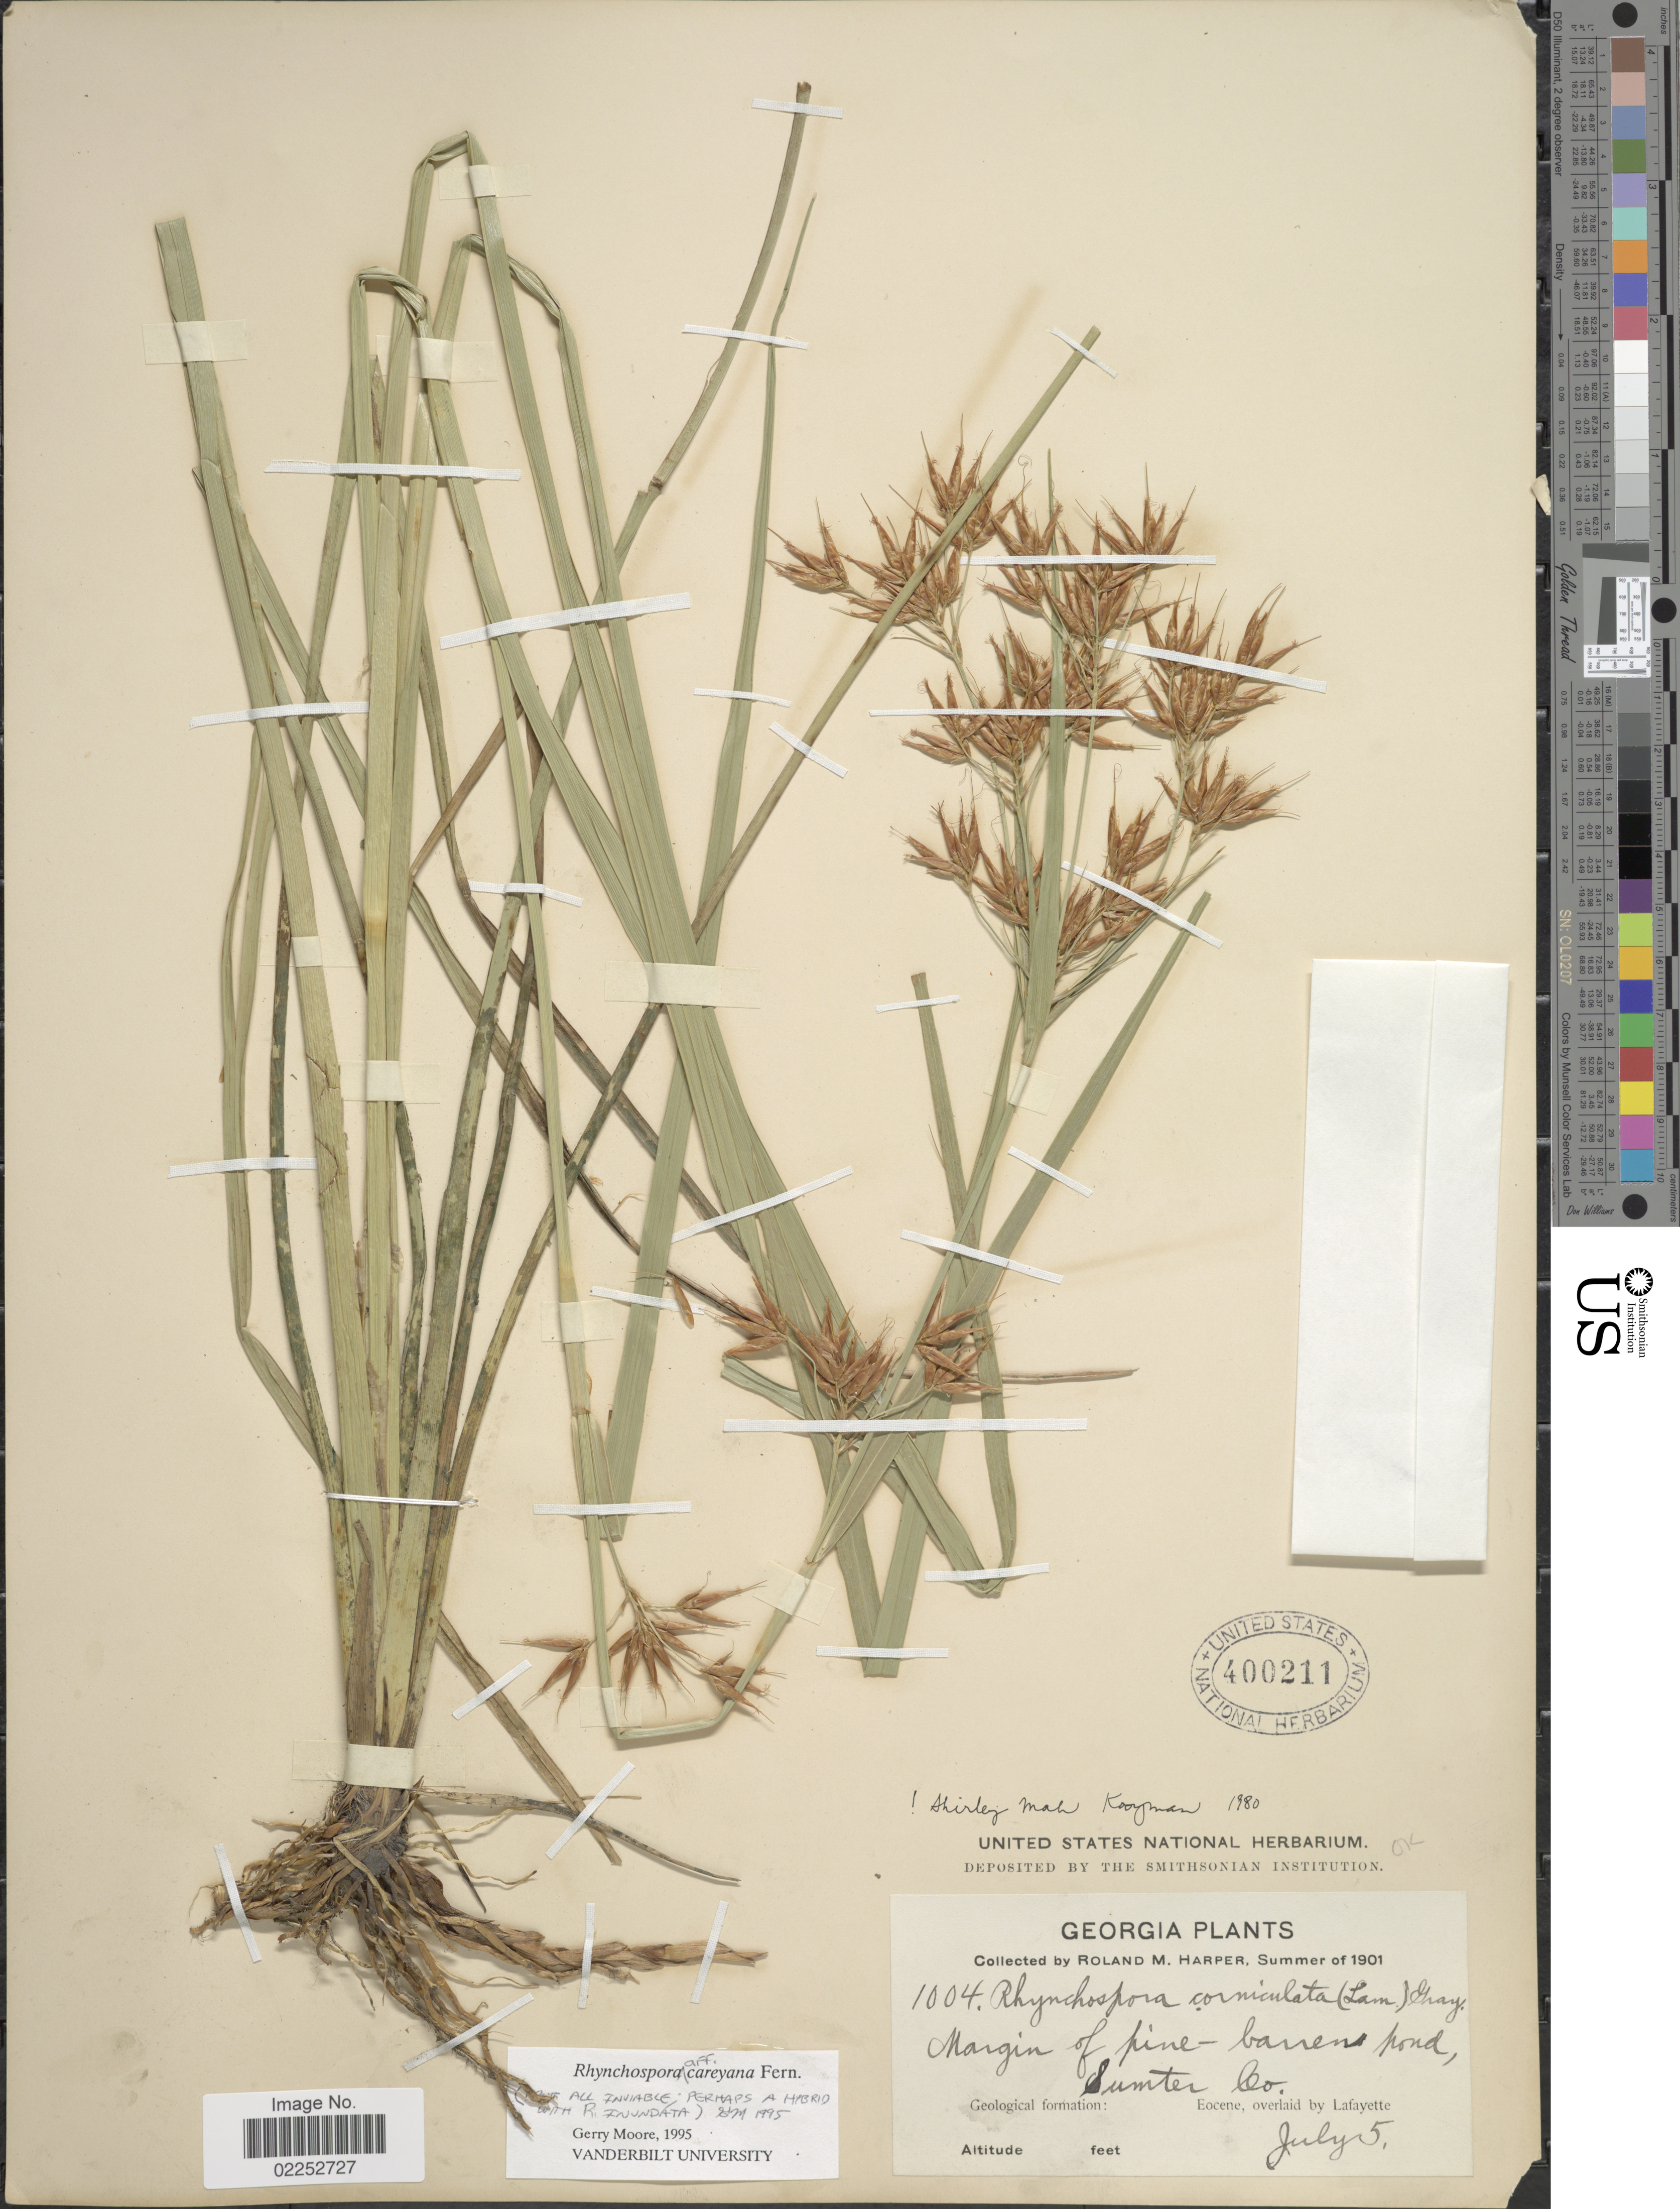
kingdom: Plantae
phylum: Tracheophyta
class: Liliopsida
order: Poales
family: Cyperaceae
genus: Rhynchospora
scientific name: Rhynchospora careyana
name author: Fernald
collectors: R. M. Harper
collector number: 1004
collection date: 1901-07-05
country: United States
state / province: Georgia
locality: Sumter Co.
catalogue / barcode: US 400211